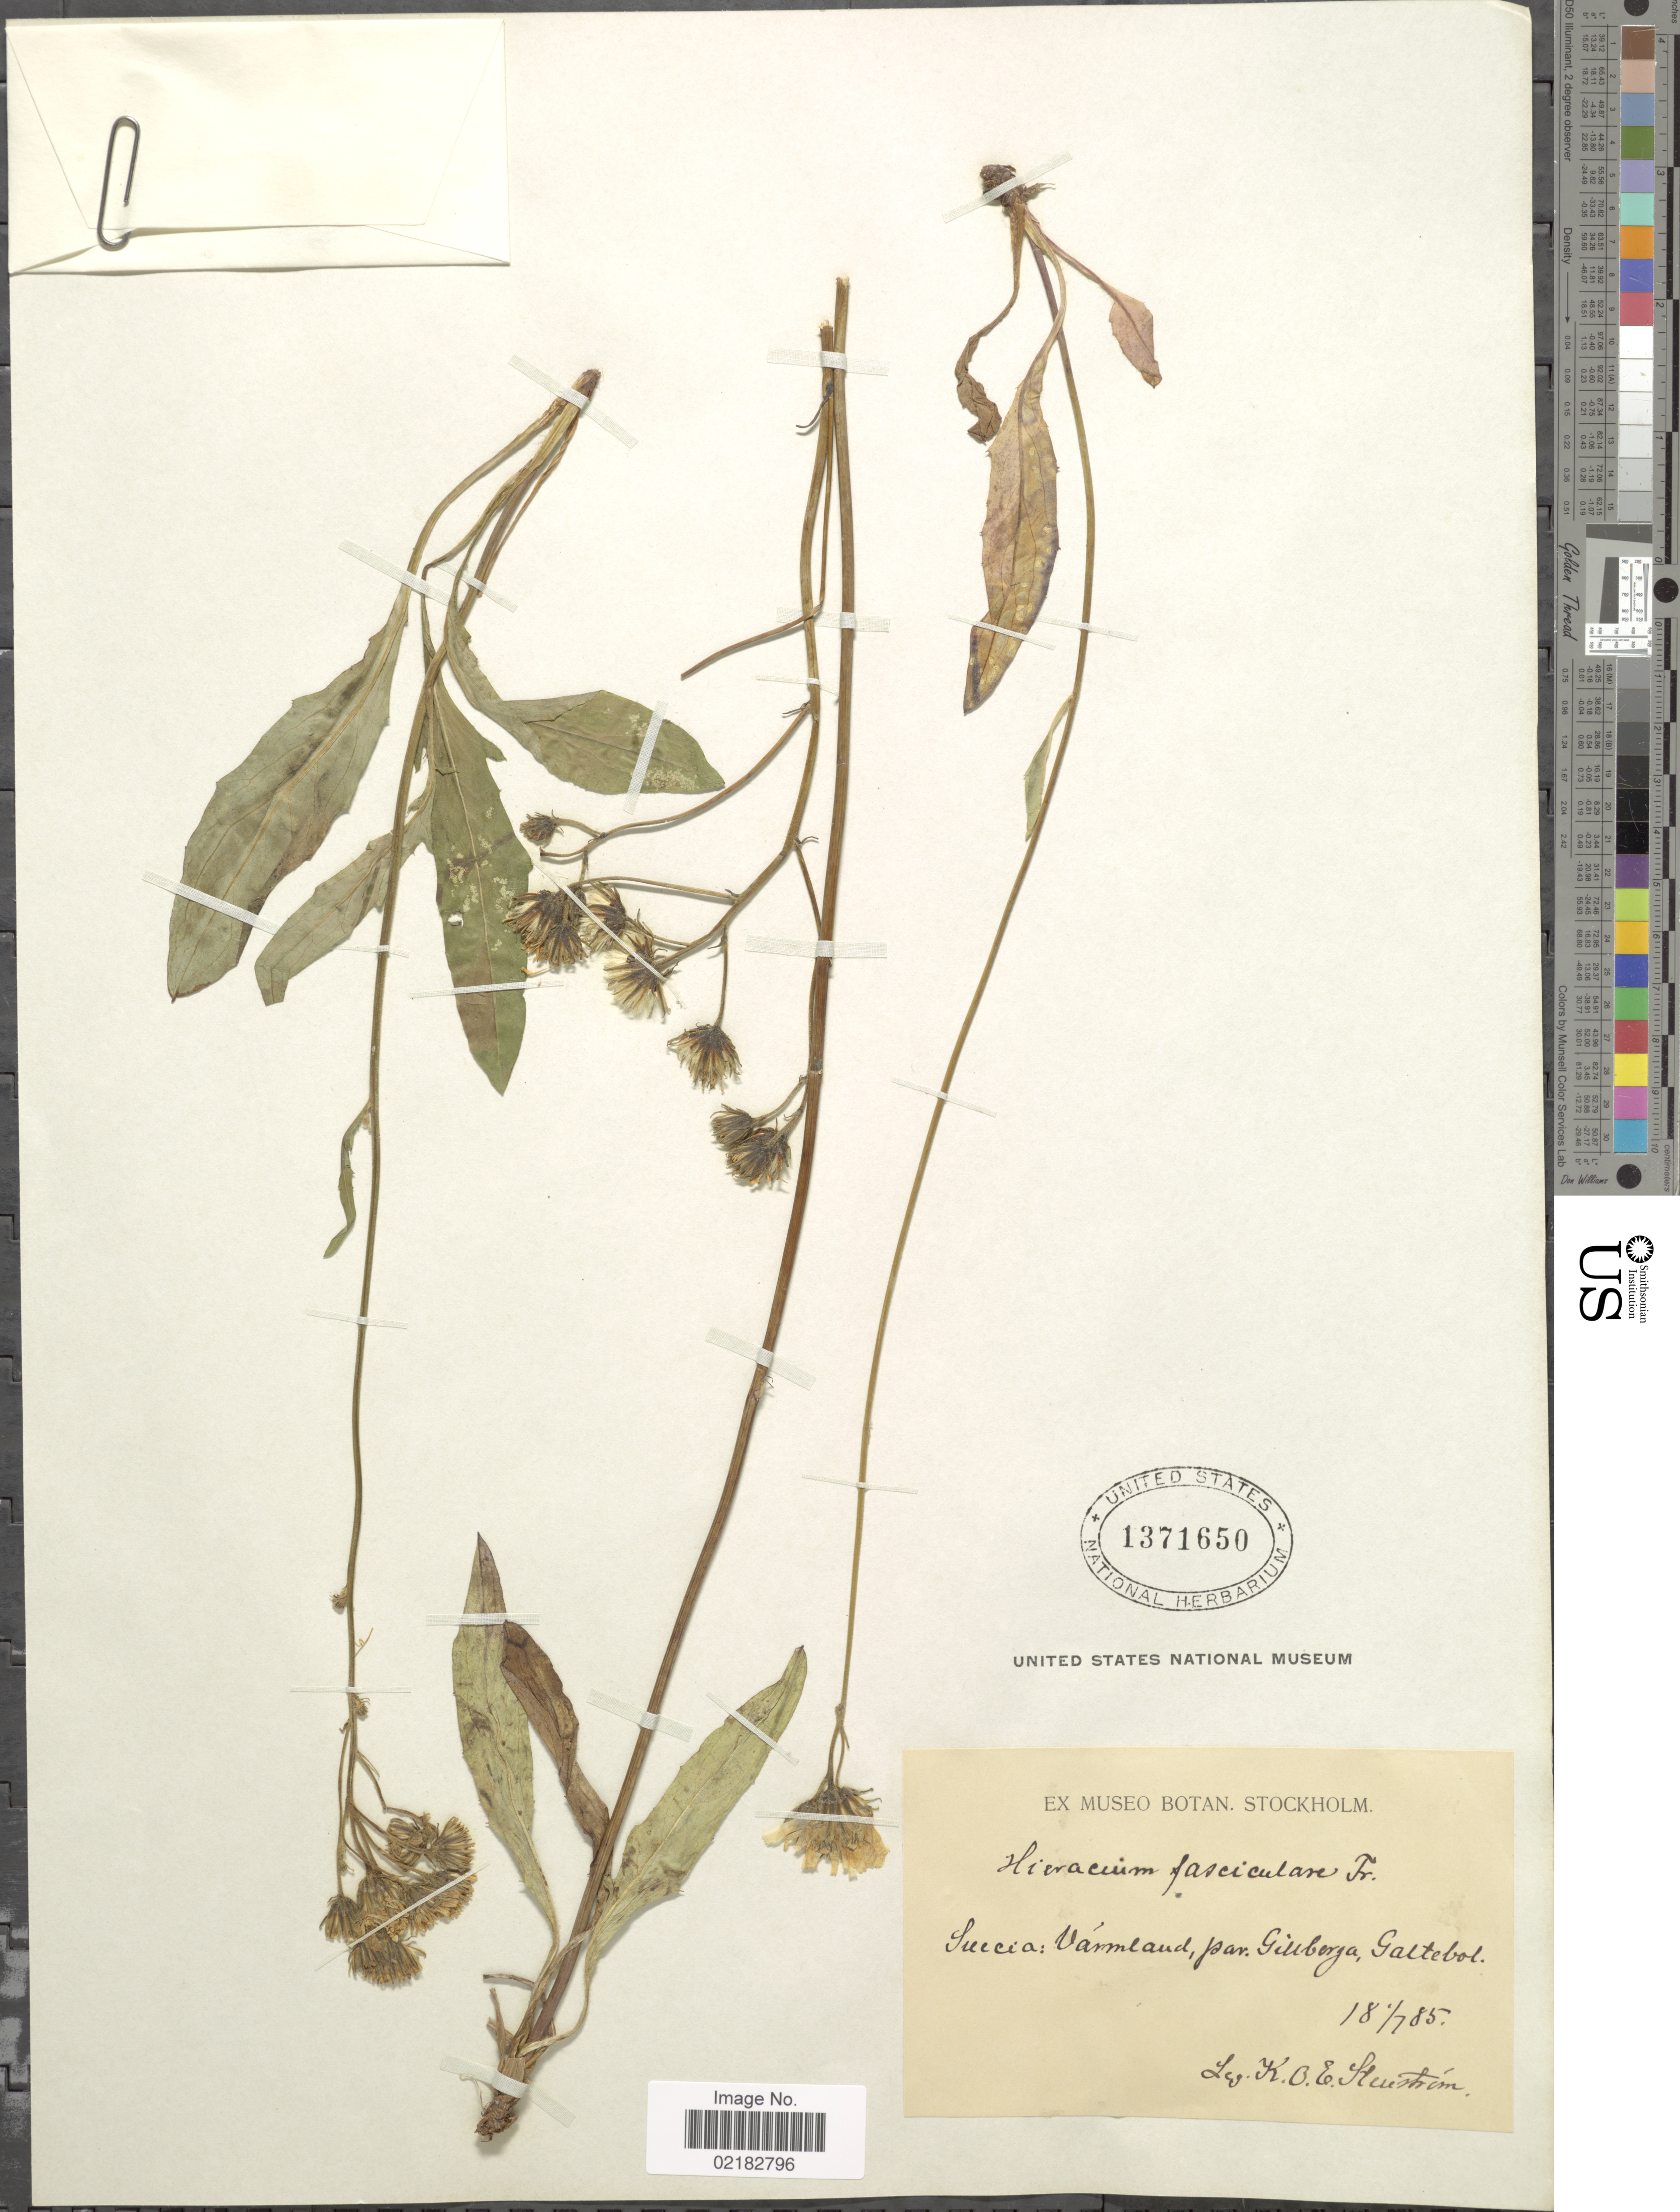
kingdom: Plantae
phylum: Tracheophyta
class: Magnoliopsida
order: Asterales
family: Asteraceae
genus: Hieracium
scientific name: Hieracium fasciculare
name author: Fr.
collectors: K. O. E. Stenström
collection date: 1885-07-01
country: Sweden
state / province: Varmland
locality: Suecia: Varmland, par. Gillberga, Galtebol.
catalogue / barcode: US 1371650